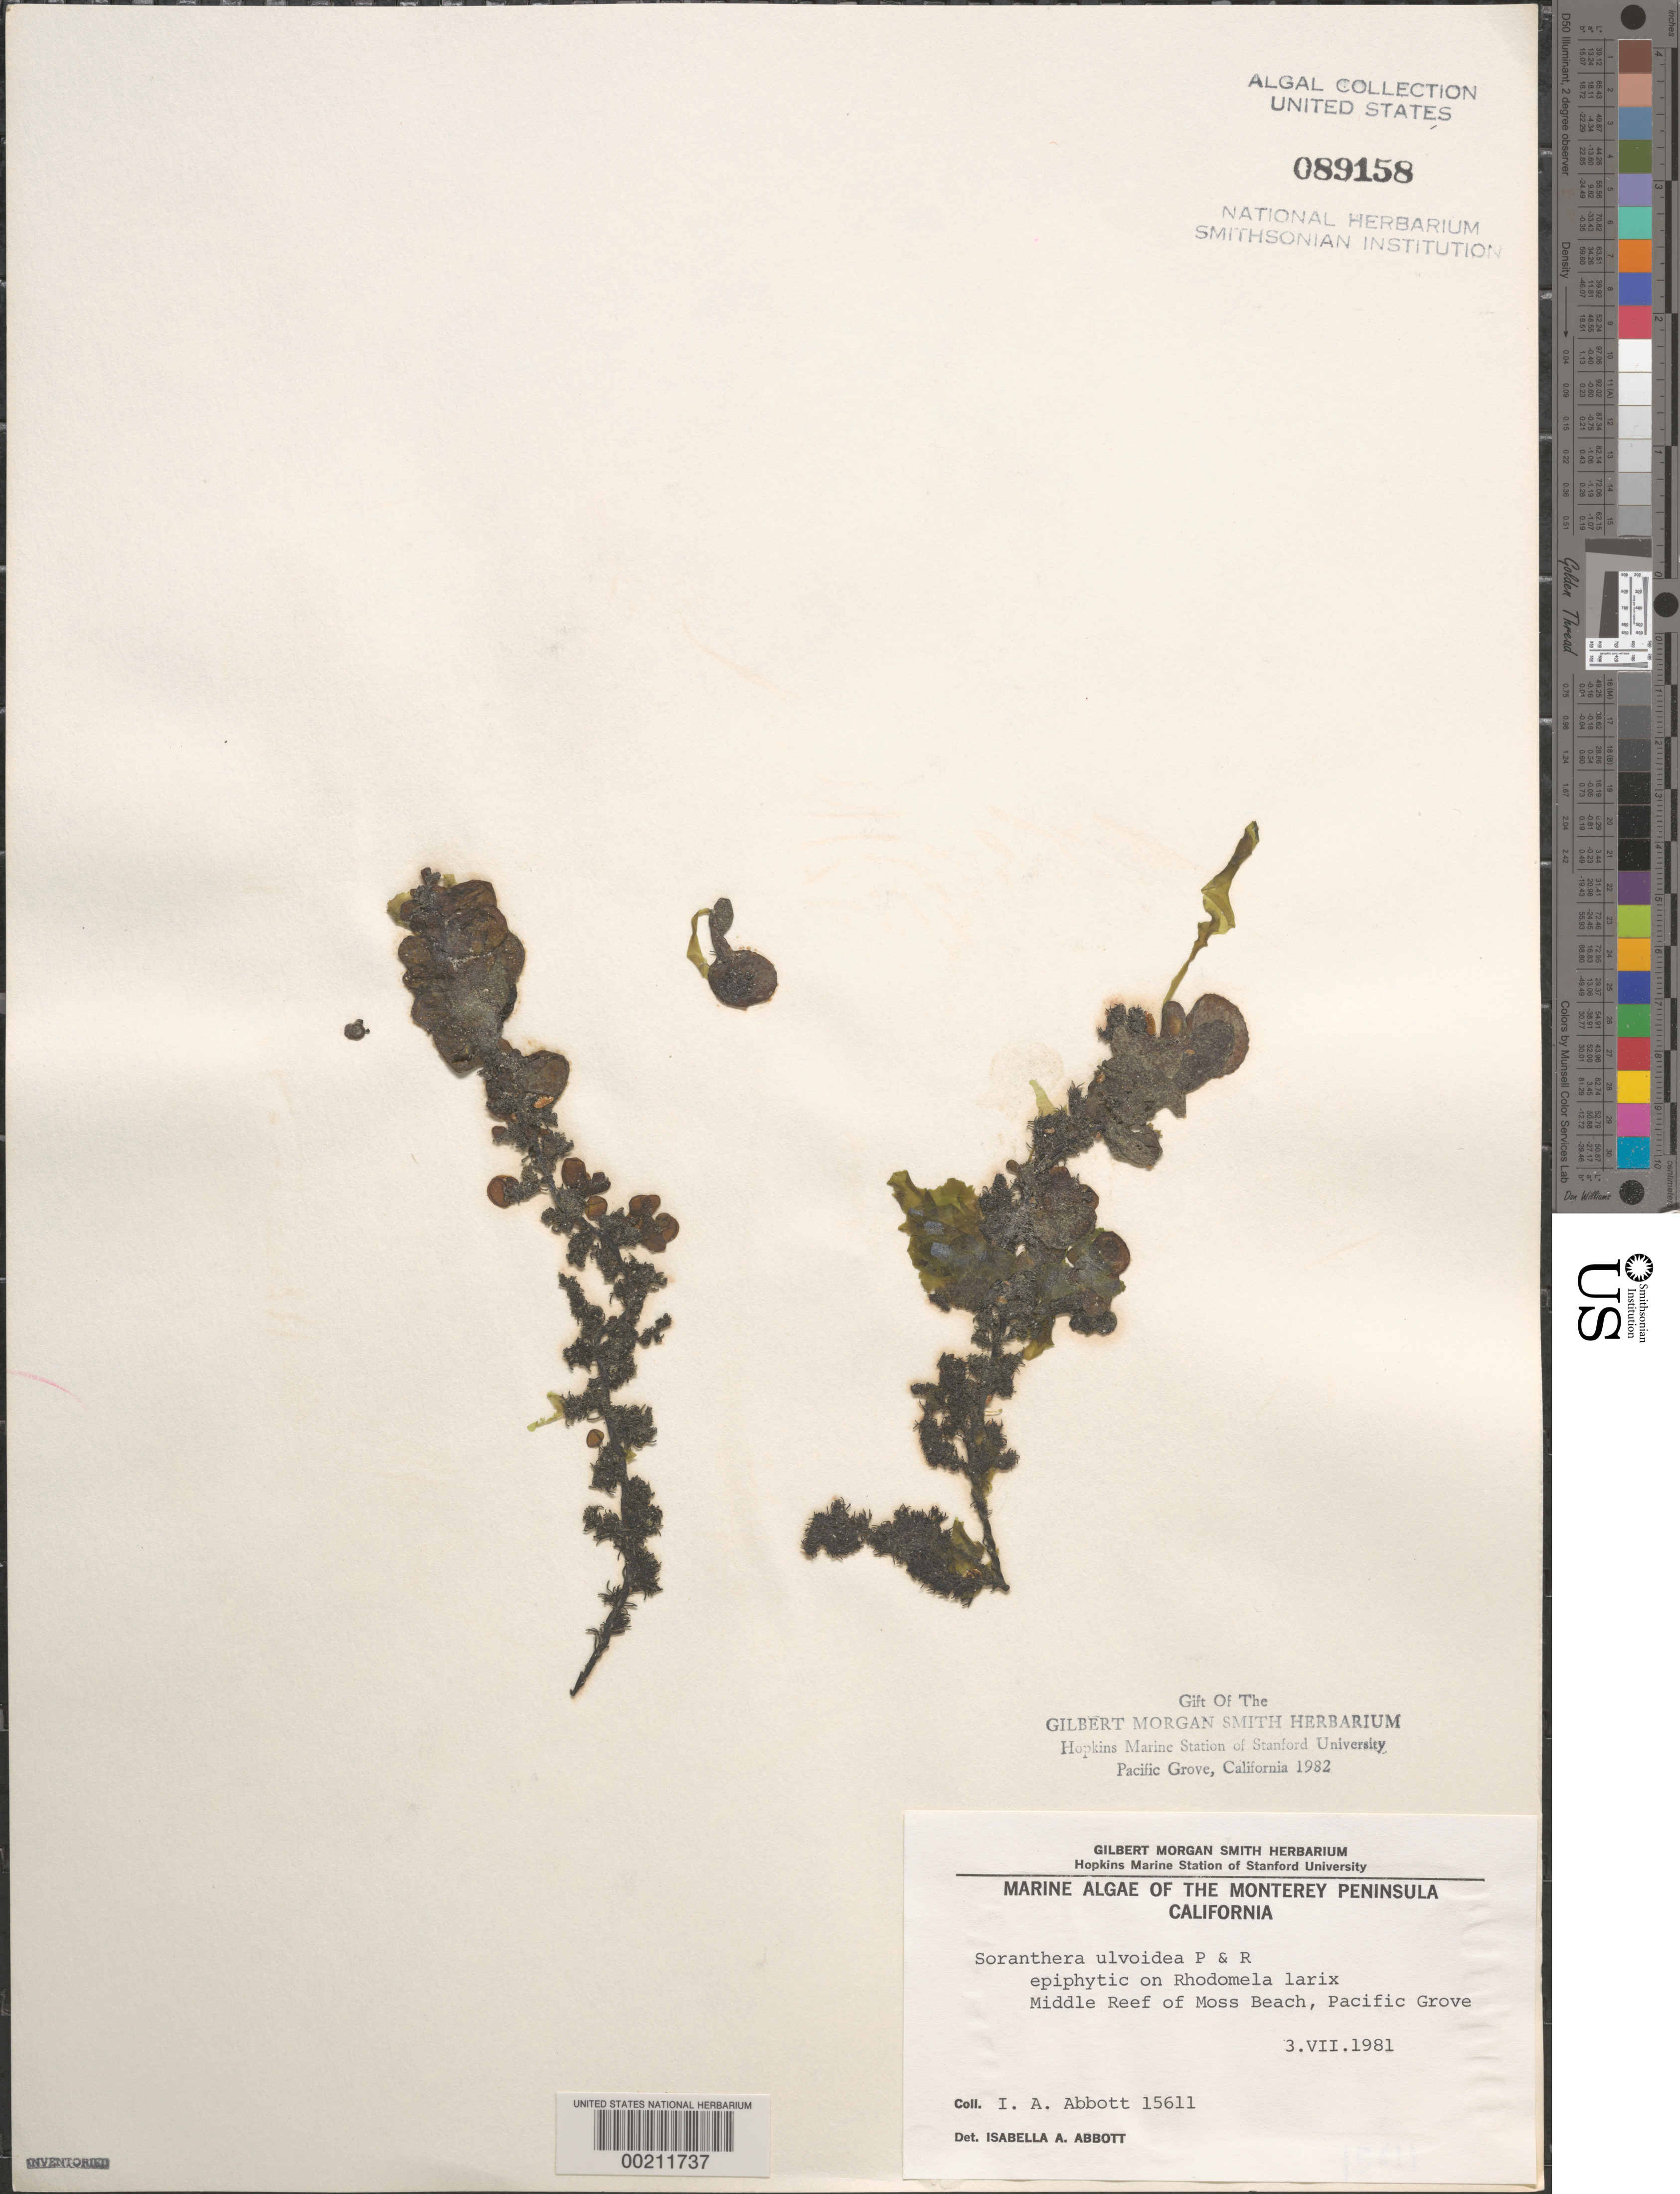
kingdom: Chromista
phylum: Ochrophyta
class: Phaeophyceae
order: Dictyosiphonales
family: Punctariaceae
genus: Soranthera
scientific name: Soranthera ulvoidea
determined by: Abbott, Isabella A.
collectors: I. A. Abbott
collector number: IAA 15611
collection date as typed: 03 Jul 1981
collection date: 1981-07-03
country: United States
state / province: California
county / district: Monterey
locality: Middle reef of Moss Beach, Pacific Grove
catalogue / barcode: US 89158